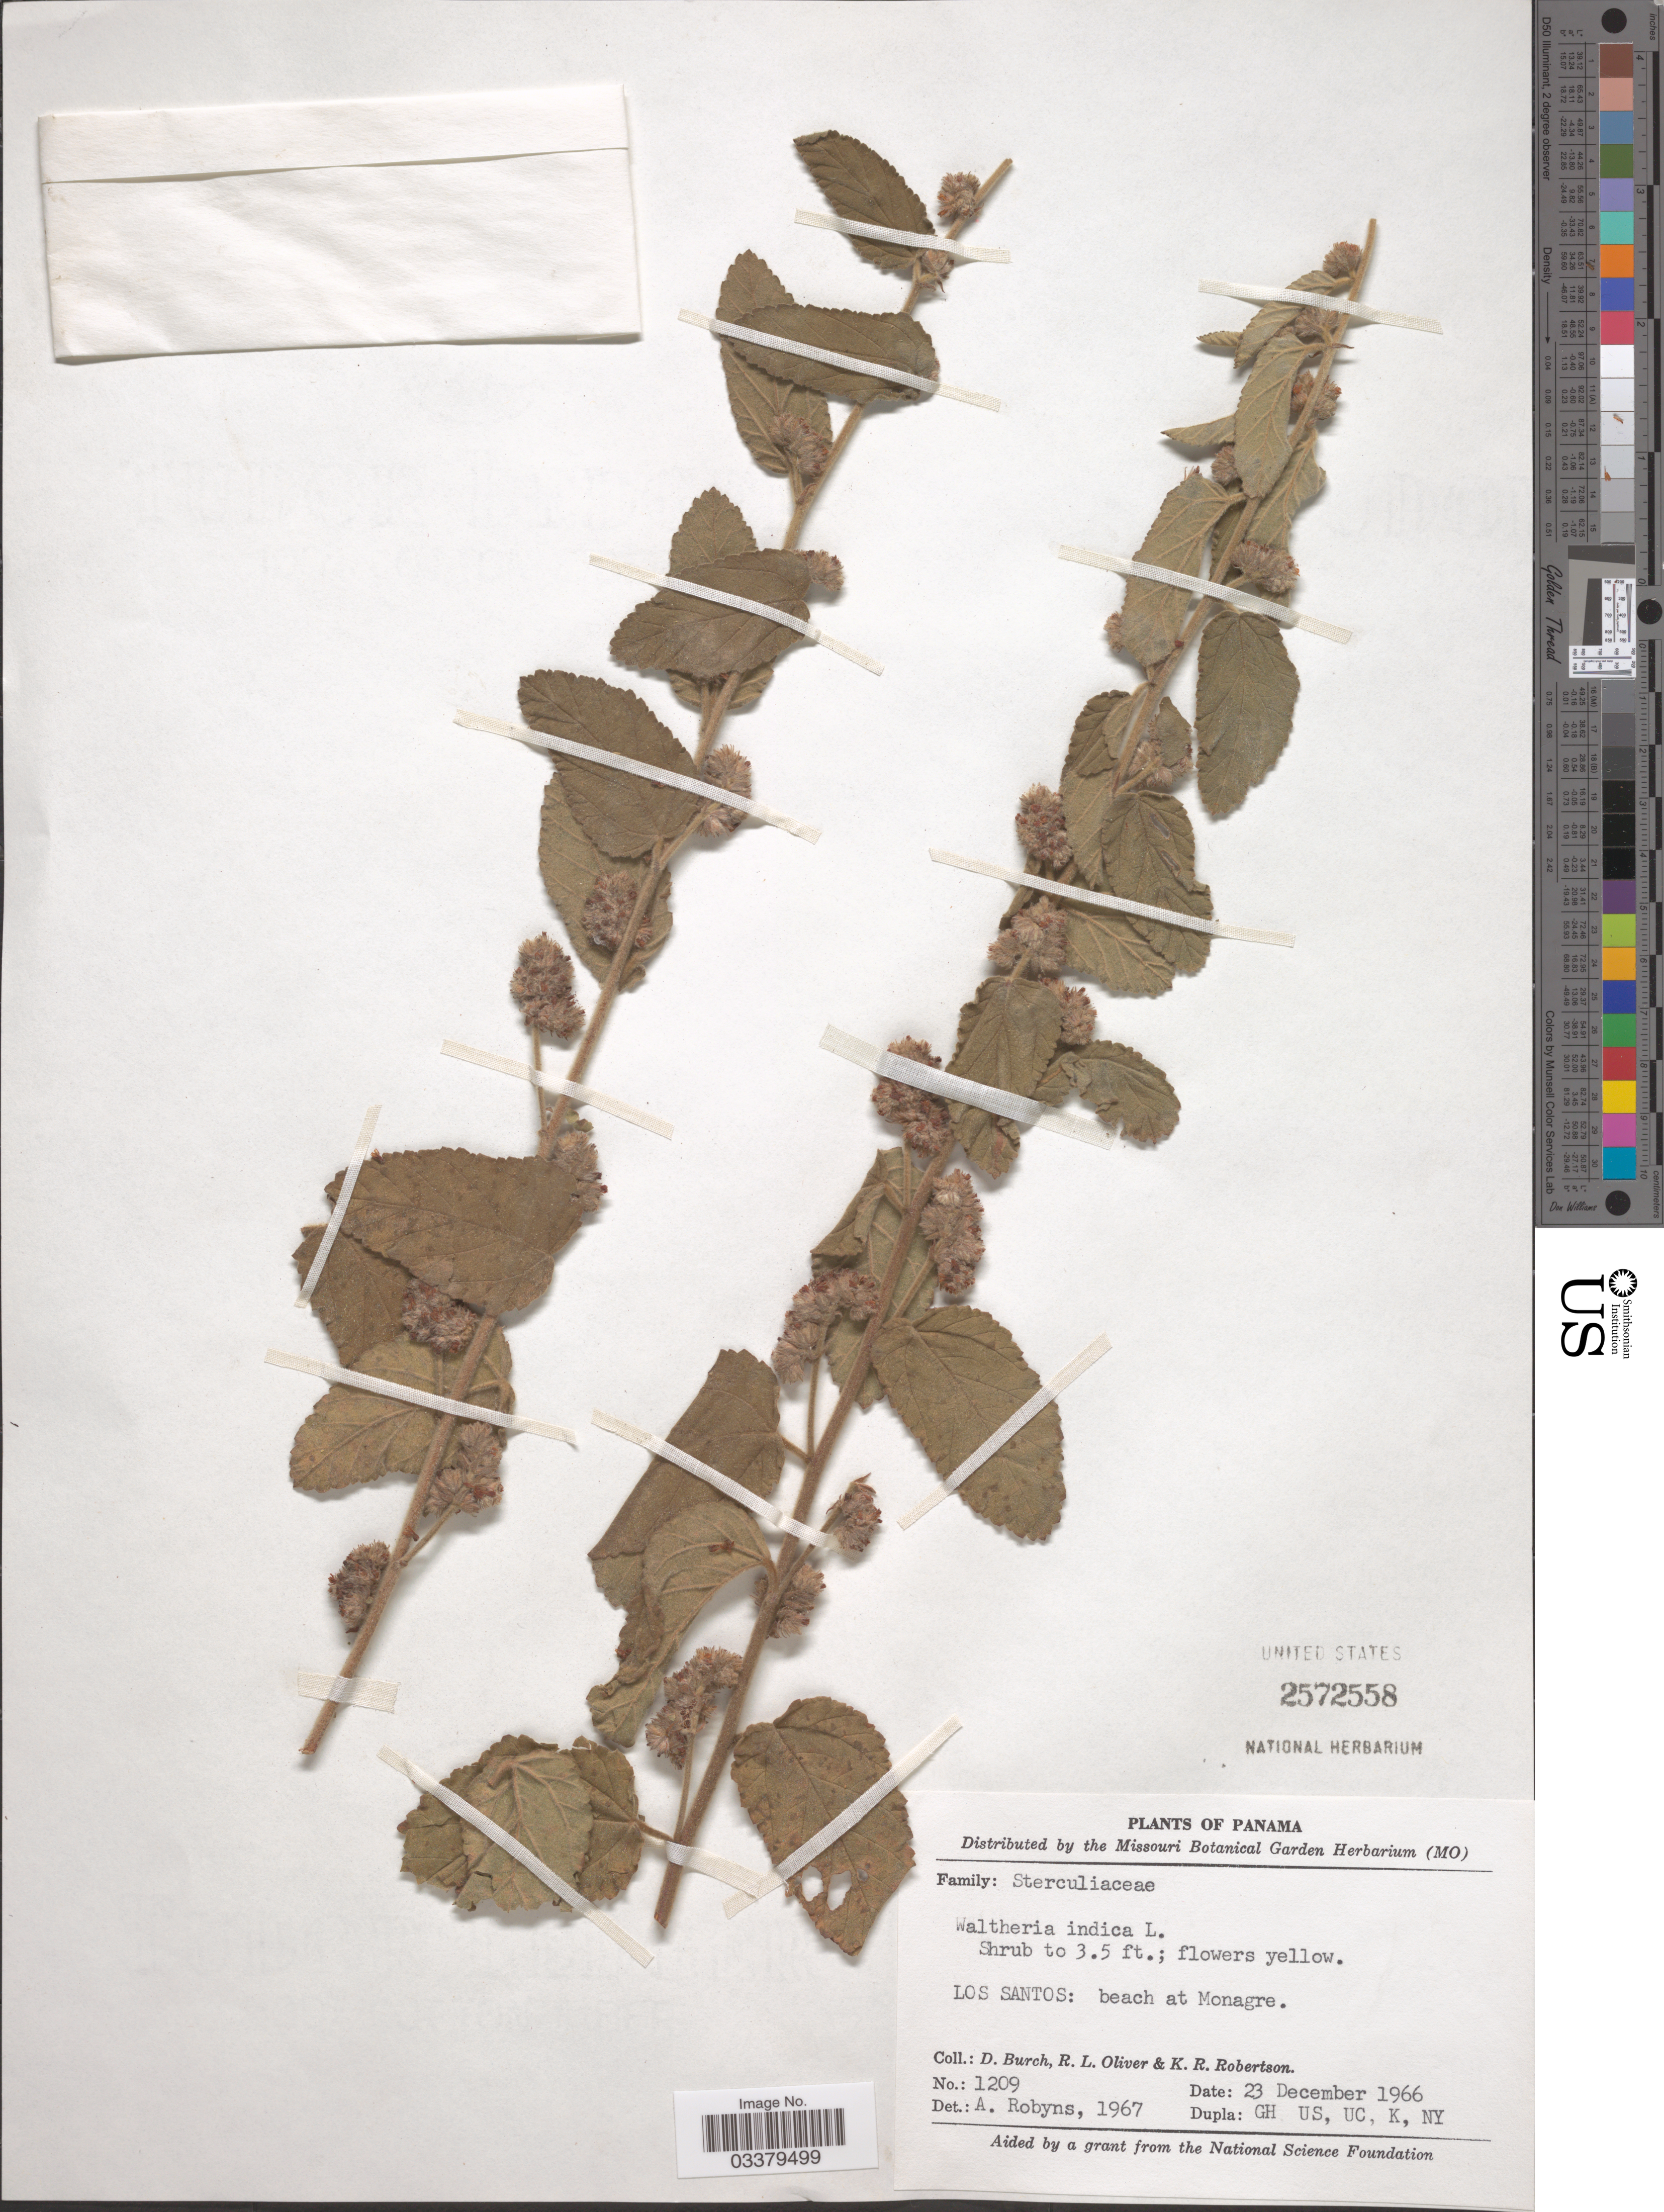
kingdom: Plantae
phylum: Tracheophyta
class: Magnoliopsida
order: Malvales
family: Malvaceae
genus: Waltheria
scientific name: Waltheria indica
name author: L.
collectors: D. Burch, R. Oliver & K. Robertson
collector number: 1209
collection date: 1966-12-23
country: Panama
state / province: Los Santos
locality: Beach at Monagre.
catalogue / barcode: US 2572558